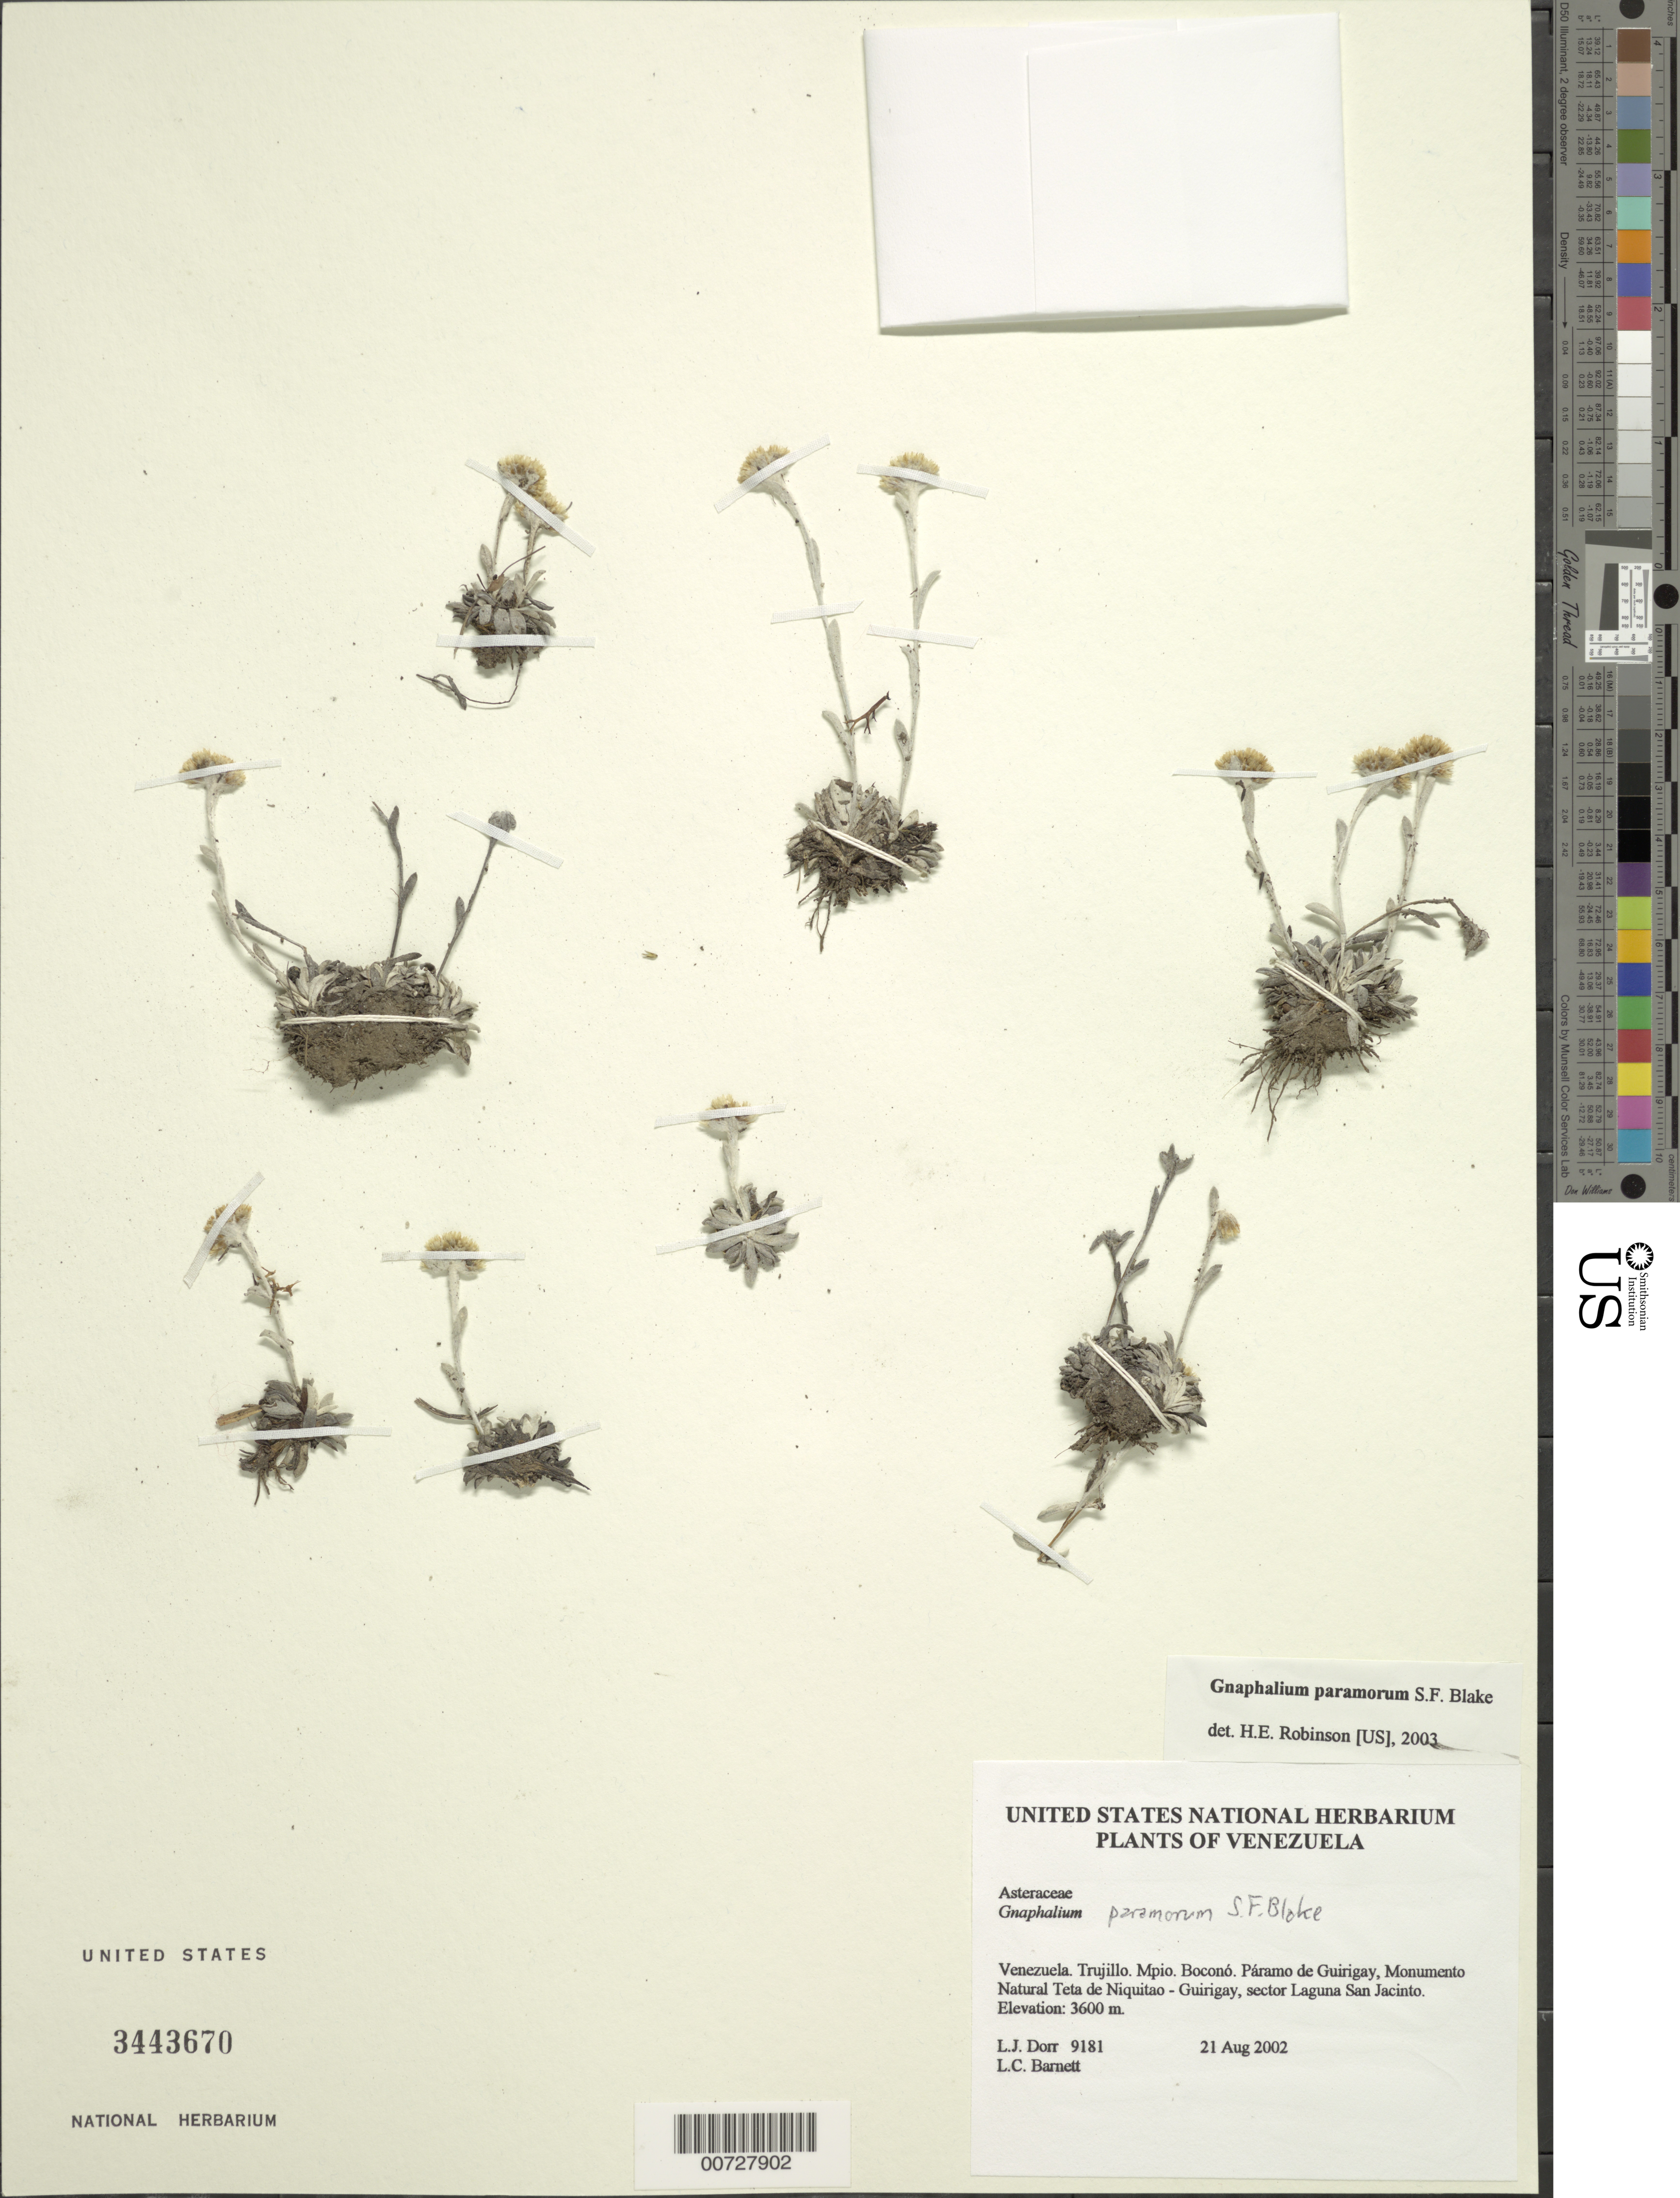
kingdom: Plantae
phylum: Tracheophyta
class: Magnoliopsida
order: Asterales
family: Asteraceae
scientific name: Orognaphalon paramorum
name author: (S.F. Blake) G.L. Nesom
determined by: Nesom, Guy L.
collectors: L. J. Dorr & L. C. Barnett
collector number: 9181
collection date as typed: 21 Aug 2002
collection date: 2002-08-21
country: Venezuela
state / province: Trujillo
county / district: Boconó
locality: Páramo de Guirigay, Monumento Natural Teta de Niquitao - Guirigay, sector Laguna San Jacinto.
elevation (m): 3600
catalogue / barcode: US 3443670